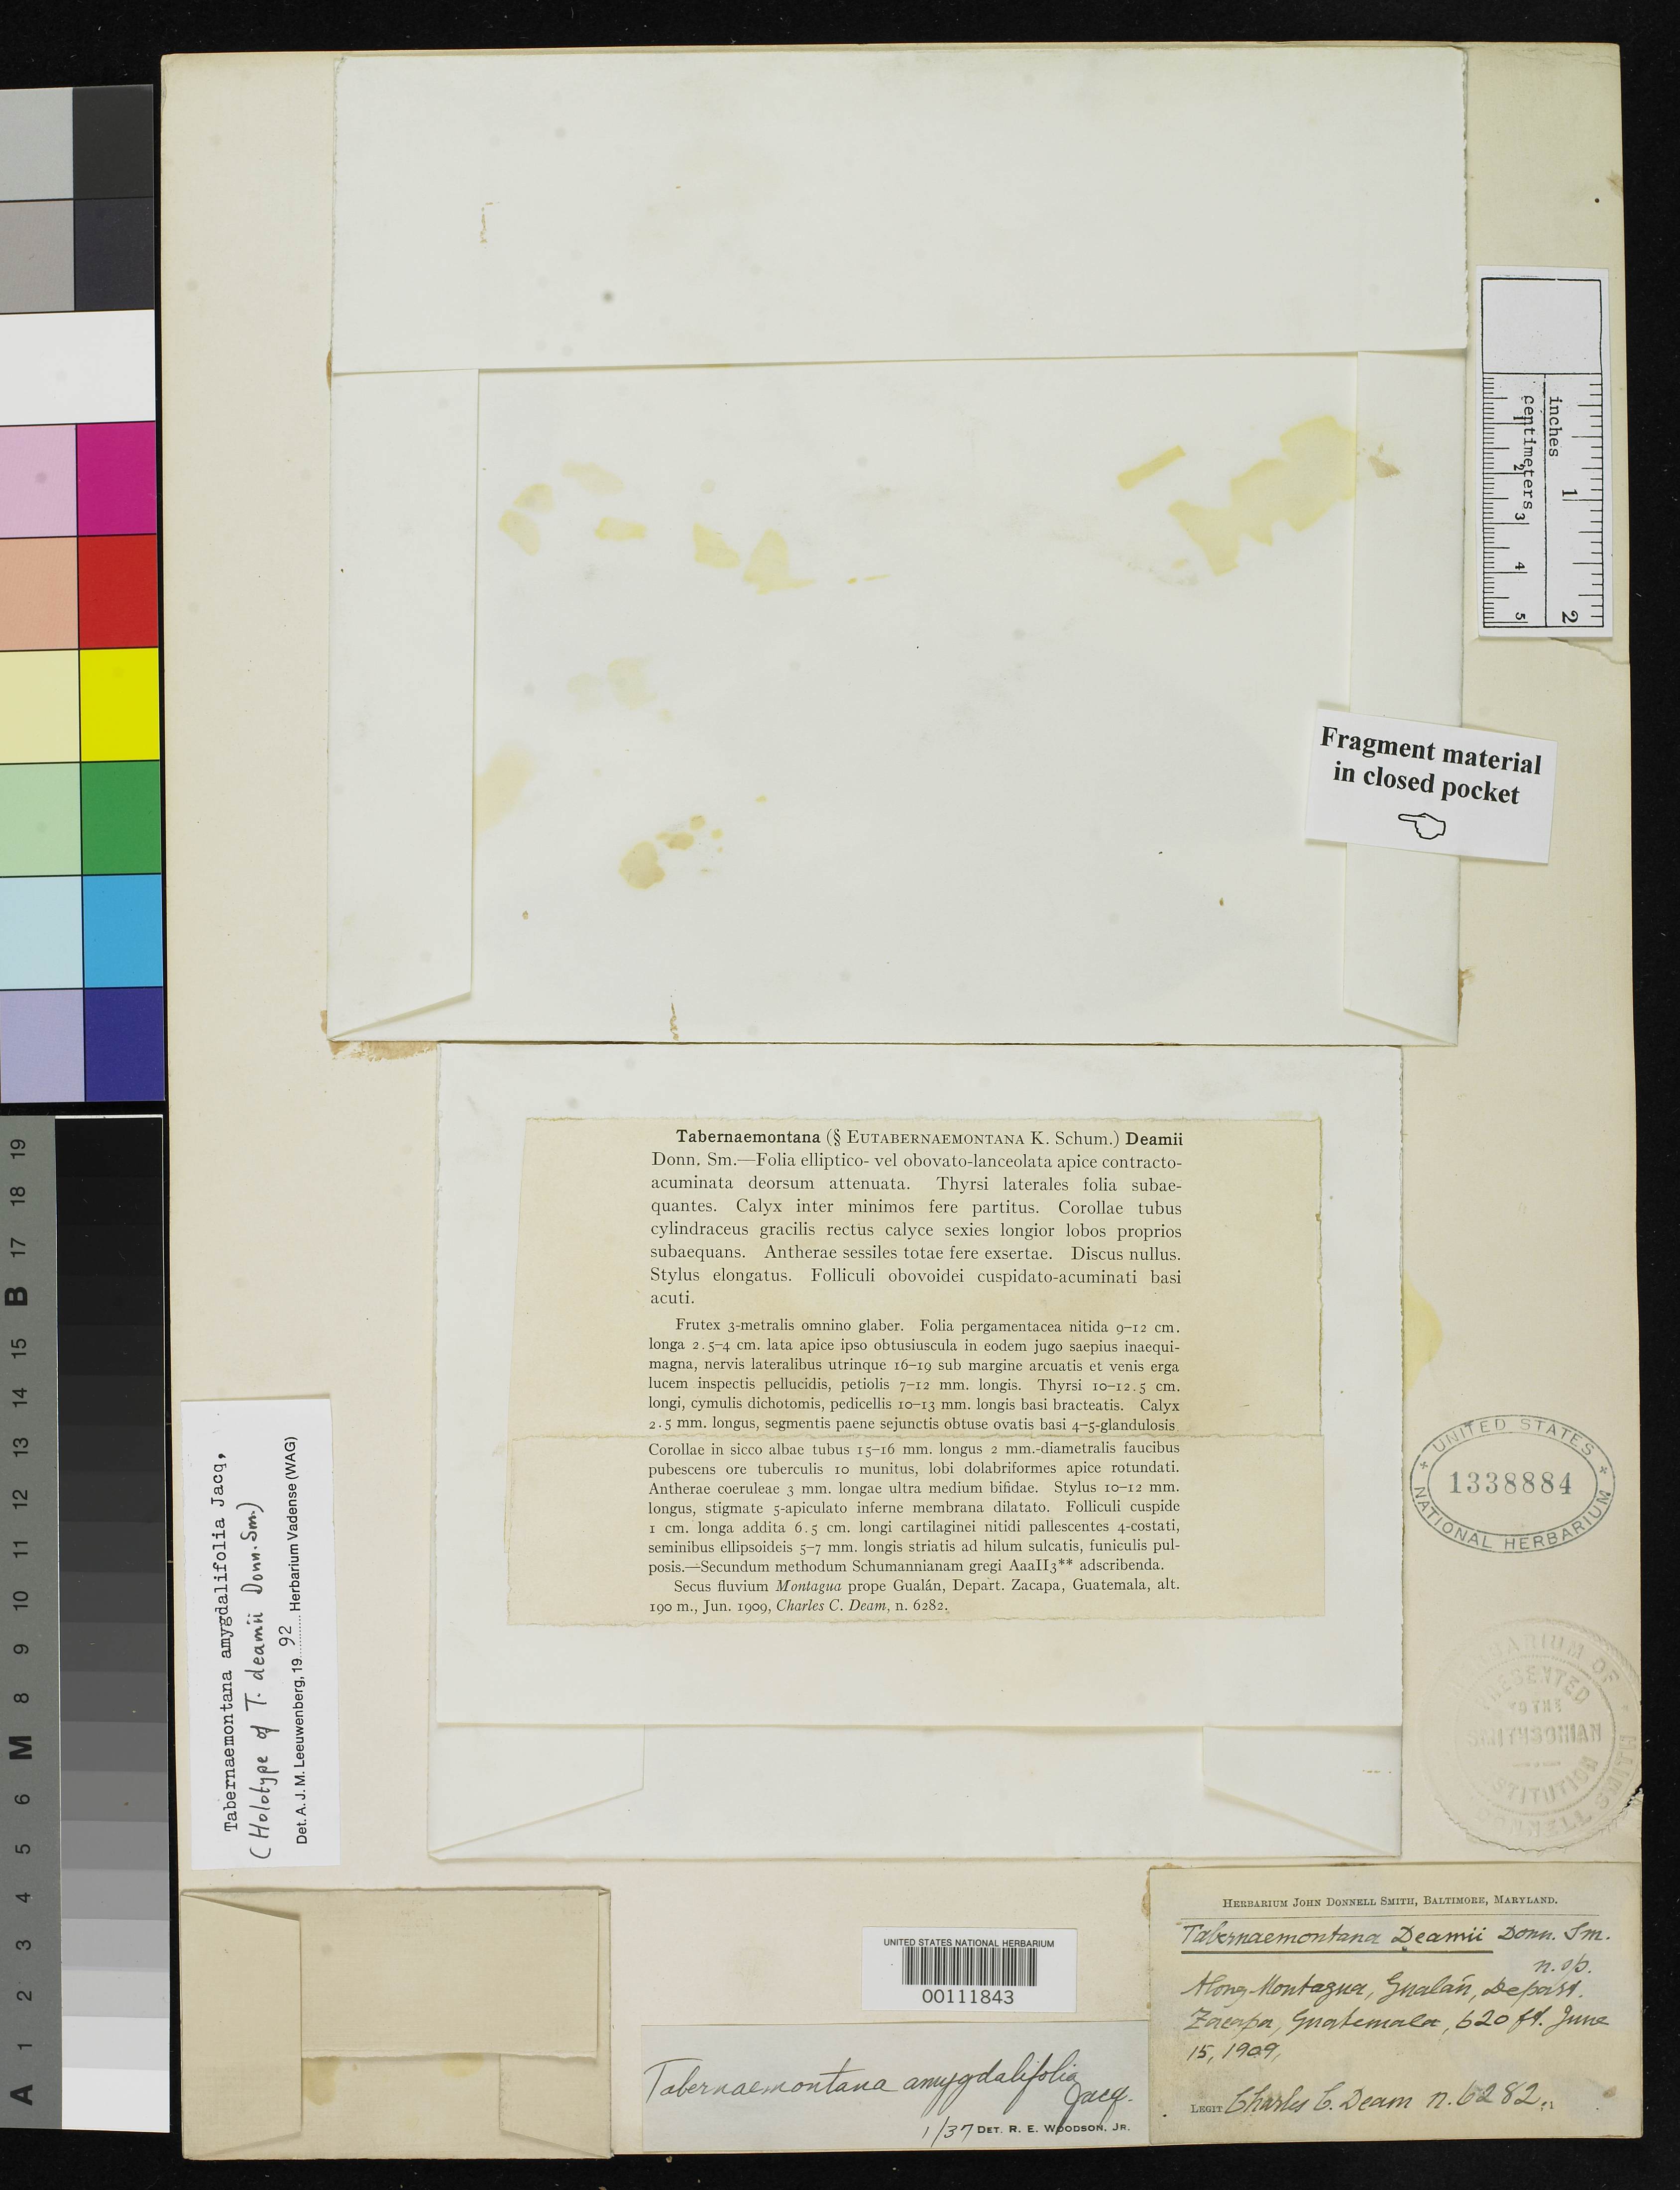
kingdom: Plantae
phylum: Tracheophyta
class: Magnoliopsida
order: Gentianales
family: Apocynaceae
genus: Tabernaemontana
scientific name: Tabernaemontana deamii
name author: Donn. Sm.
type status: Holotype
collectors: C. C. Deam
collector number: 6282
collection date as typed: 15 Jun 1909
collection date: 1909-06-15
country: Guatemala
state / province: Zacapa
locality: Along Montagua, Gualan.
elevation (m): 190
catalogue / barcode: US 1338884